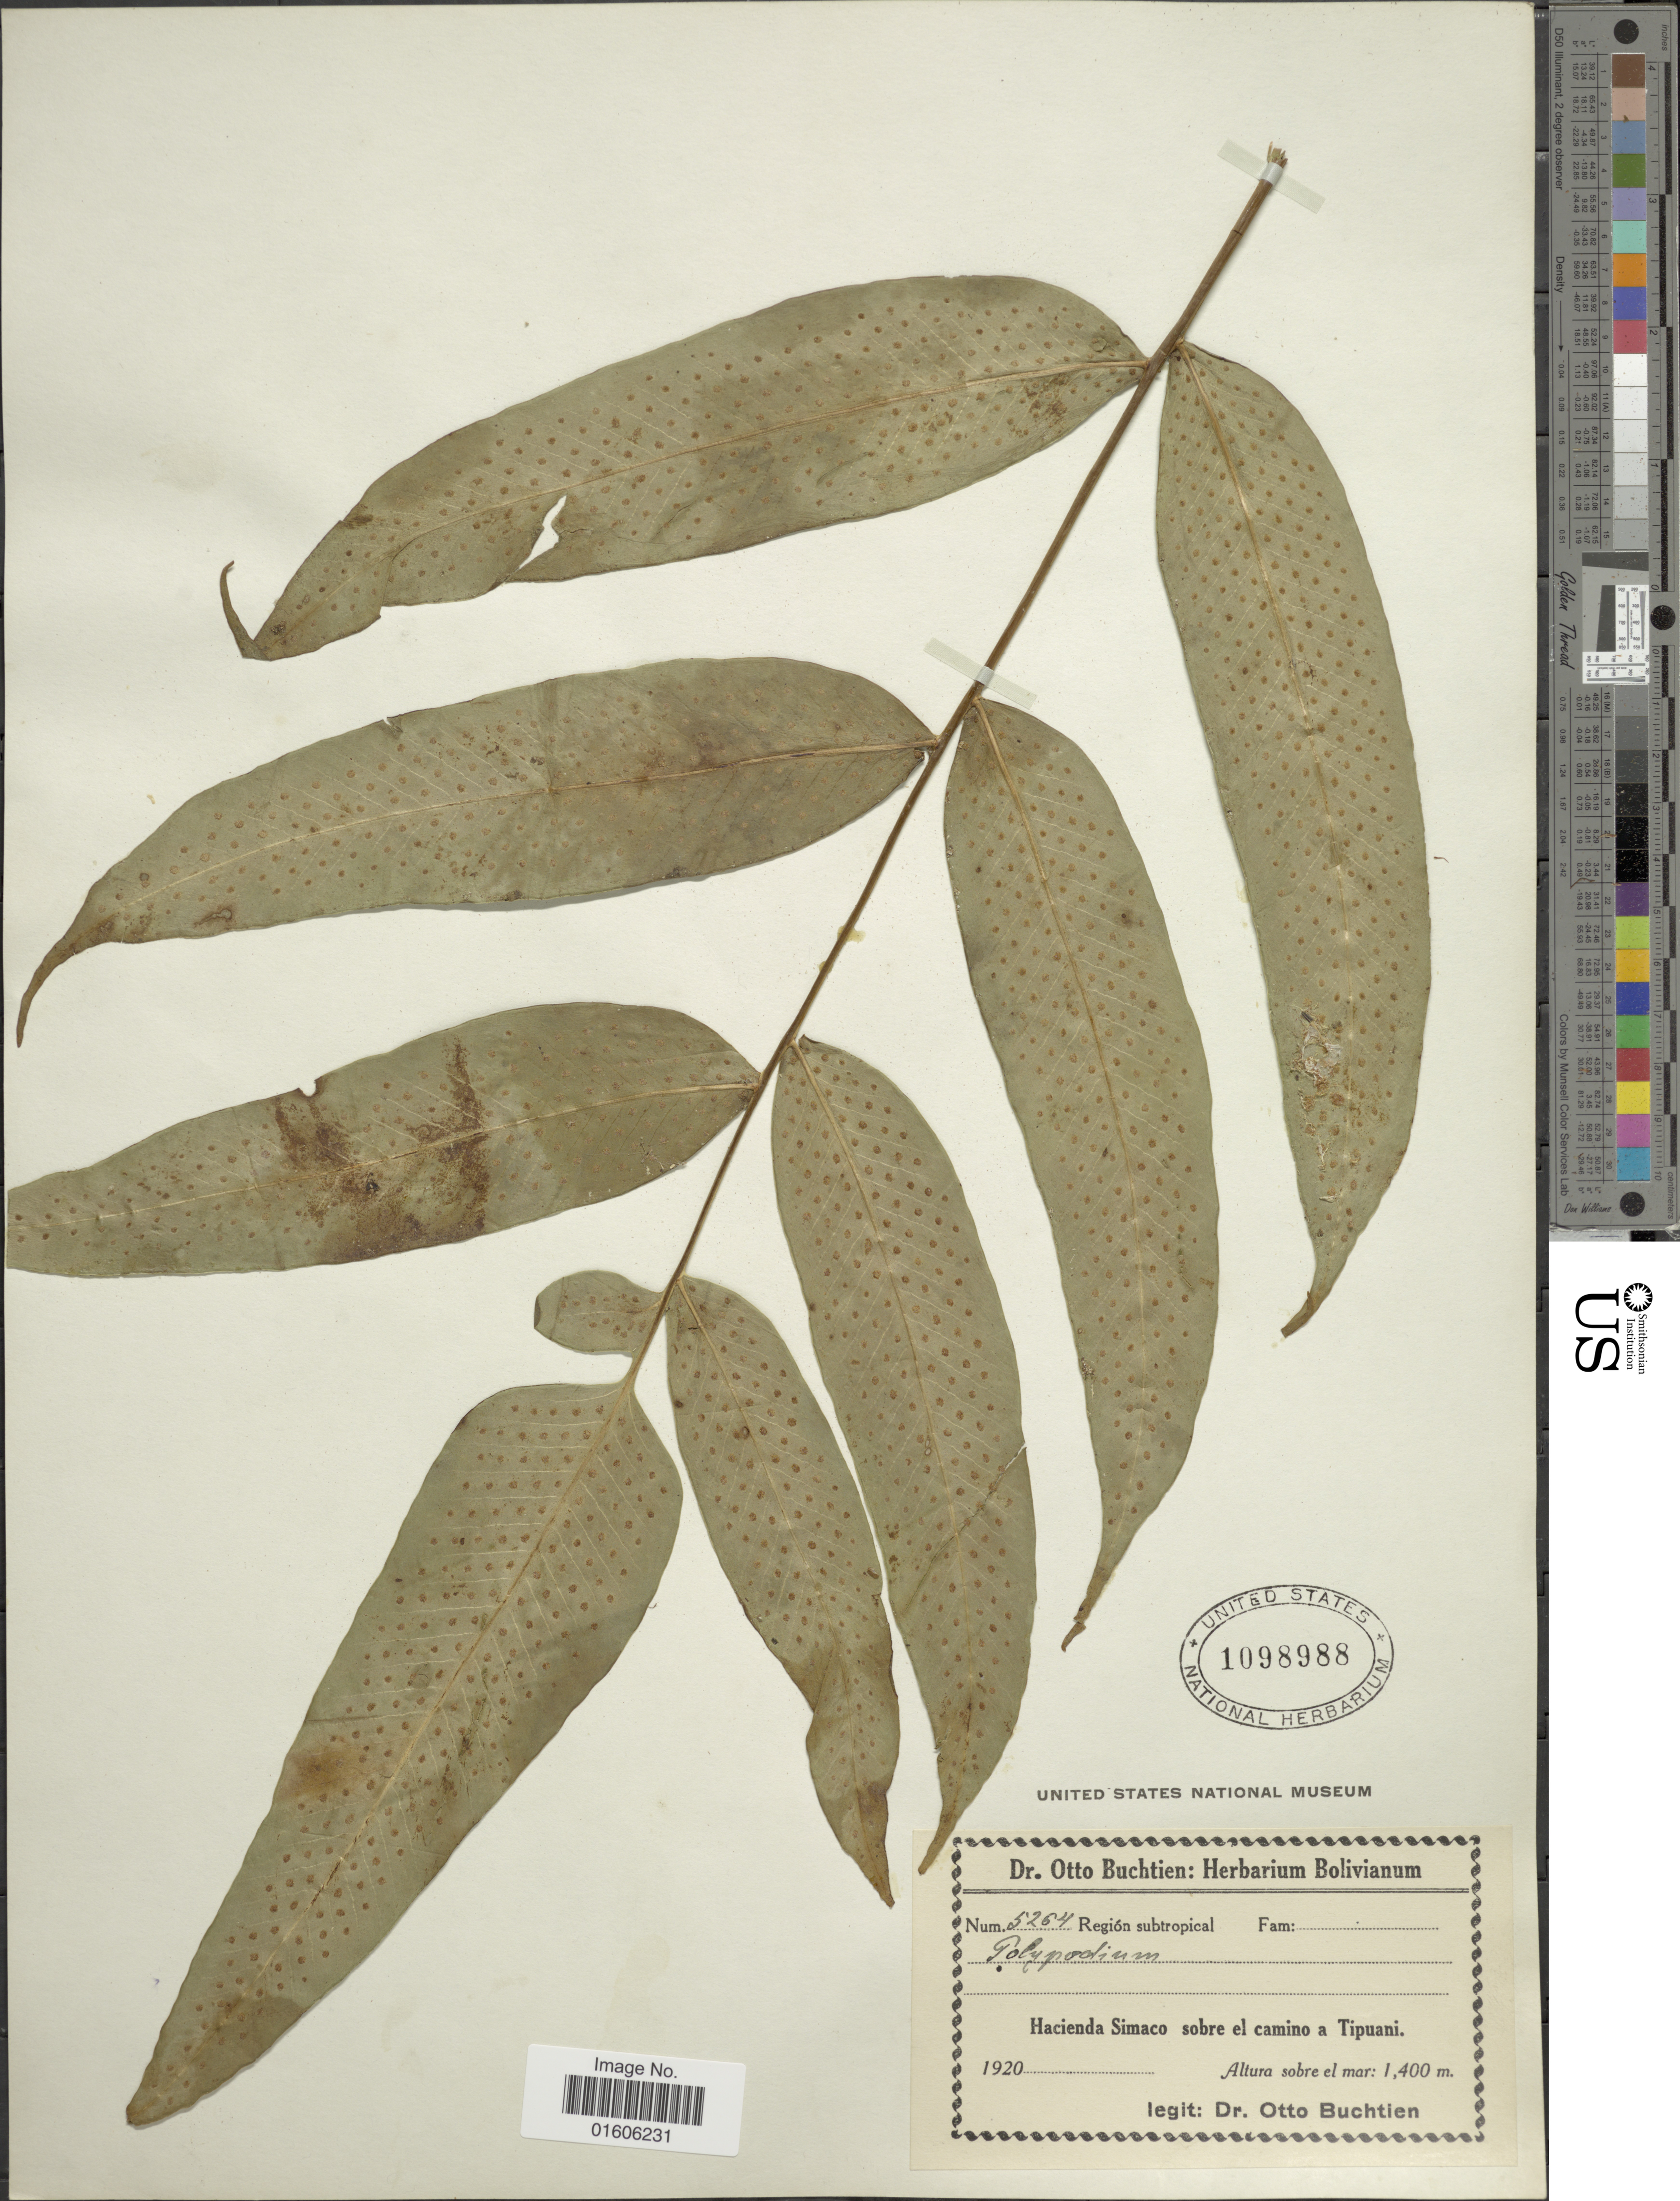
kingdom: Plantae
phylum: Tracheophyta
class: Polypodiopsida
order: Polypodiales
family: Polypodiaceae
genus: Serpocaulon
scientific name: Serpocaulon fraxinifolium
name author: (Jacq.) A.R. Sm.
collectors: O. Buchtien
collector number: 5264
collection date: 1920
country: Bolivia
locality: Región subtropical. Hacienda Simaco sobre el camino a Tipuani.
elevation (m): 1400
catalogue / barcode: US 1098988